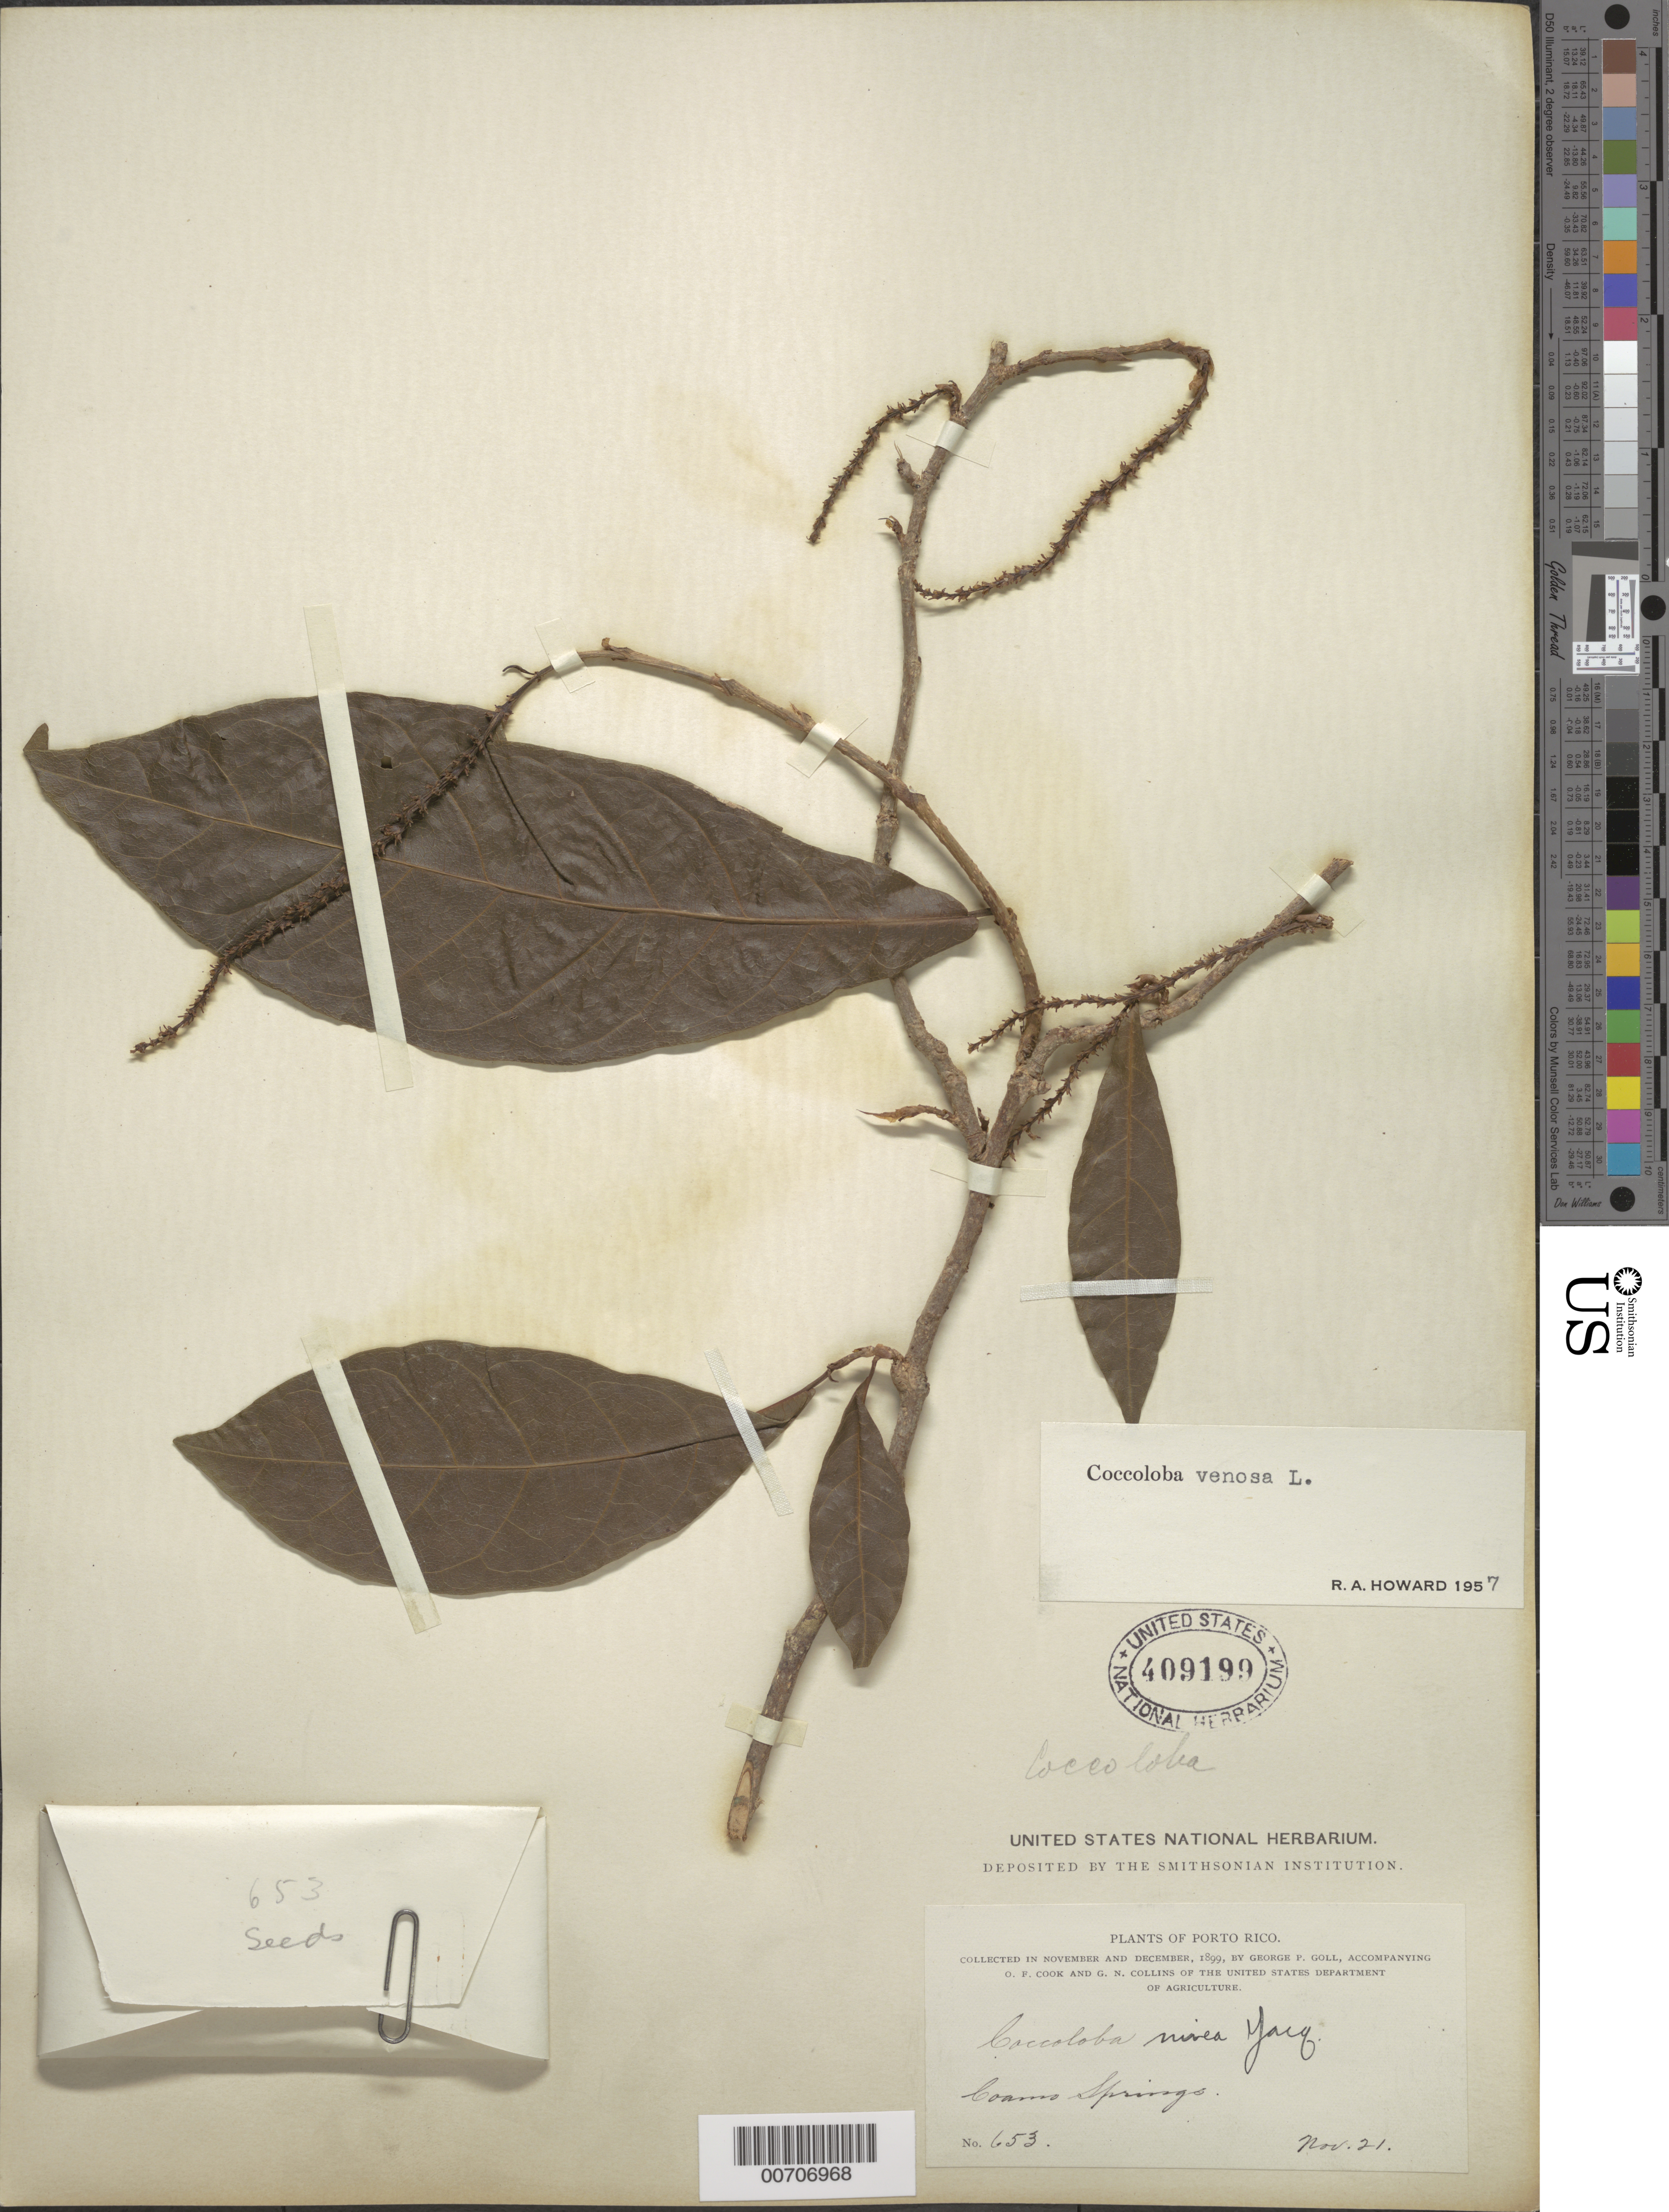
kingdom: Plantae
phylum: Tracheophyta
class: Magnoliopsida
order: Caryophyllales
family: Polygonaceae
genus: Coccoloba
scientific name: Coccoloba venosa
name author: L.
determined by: Howard, R. A.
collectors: G. Goll, O. F. Cook & G. Collins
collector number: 653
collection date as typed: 21 Nov 1899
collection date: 1899-11-21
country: Puerto Rico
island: Greater Antilles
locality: Coamo Springs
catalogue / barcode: US 409199